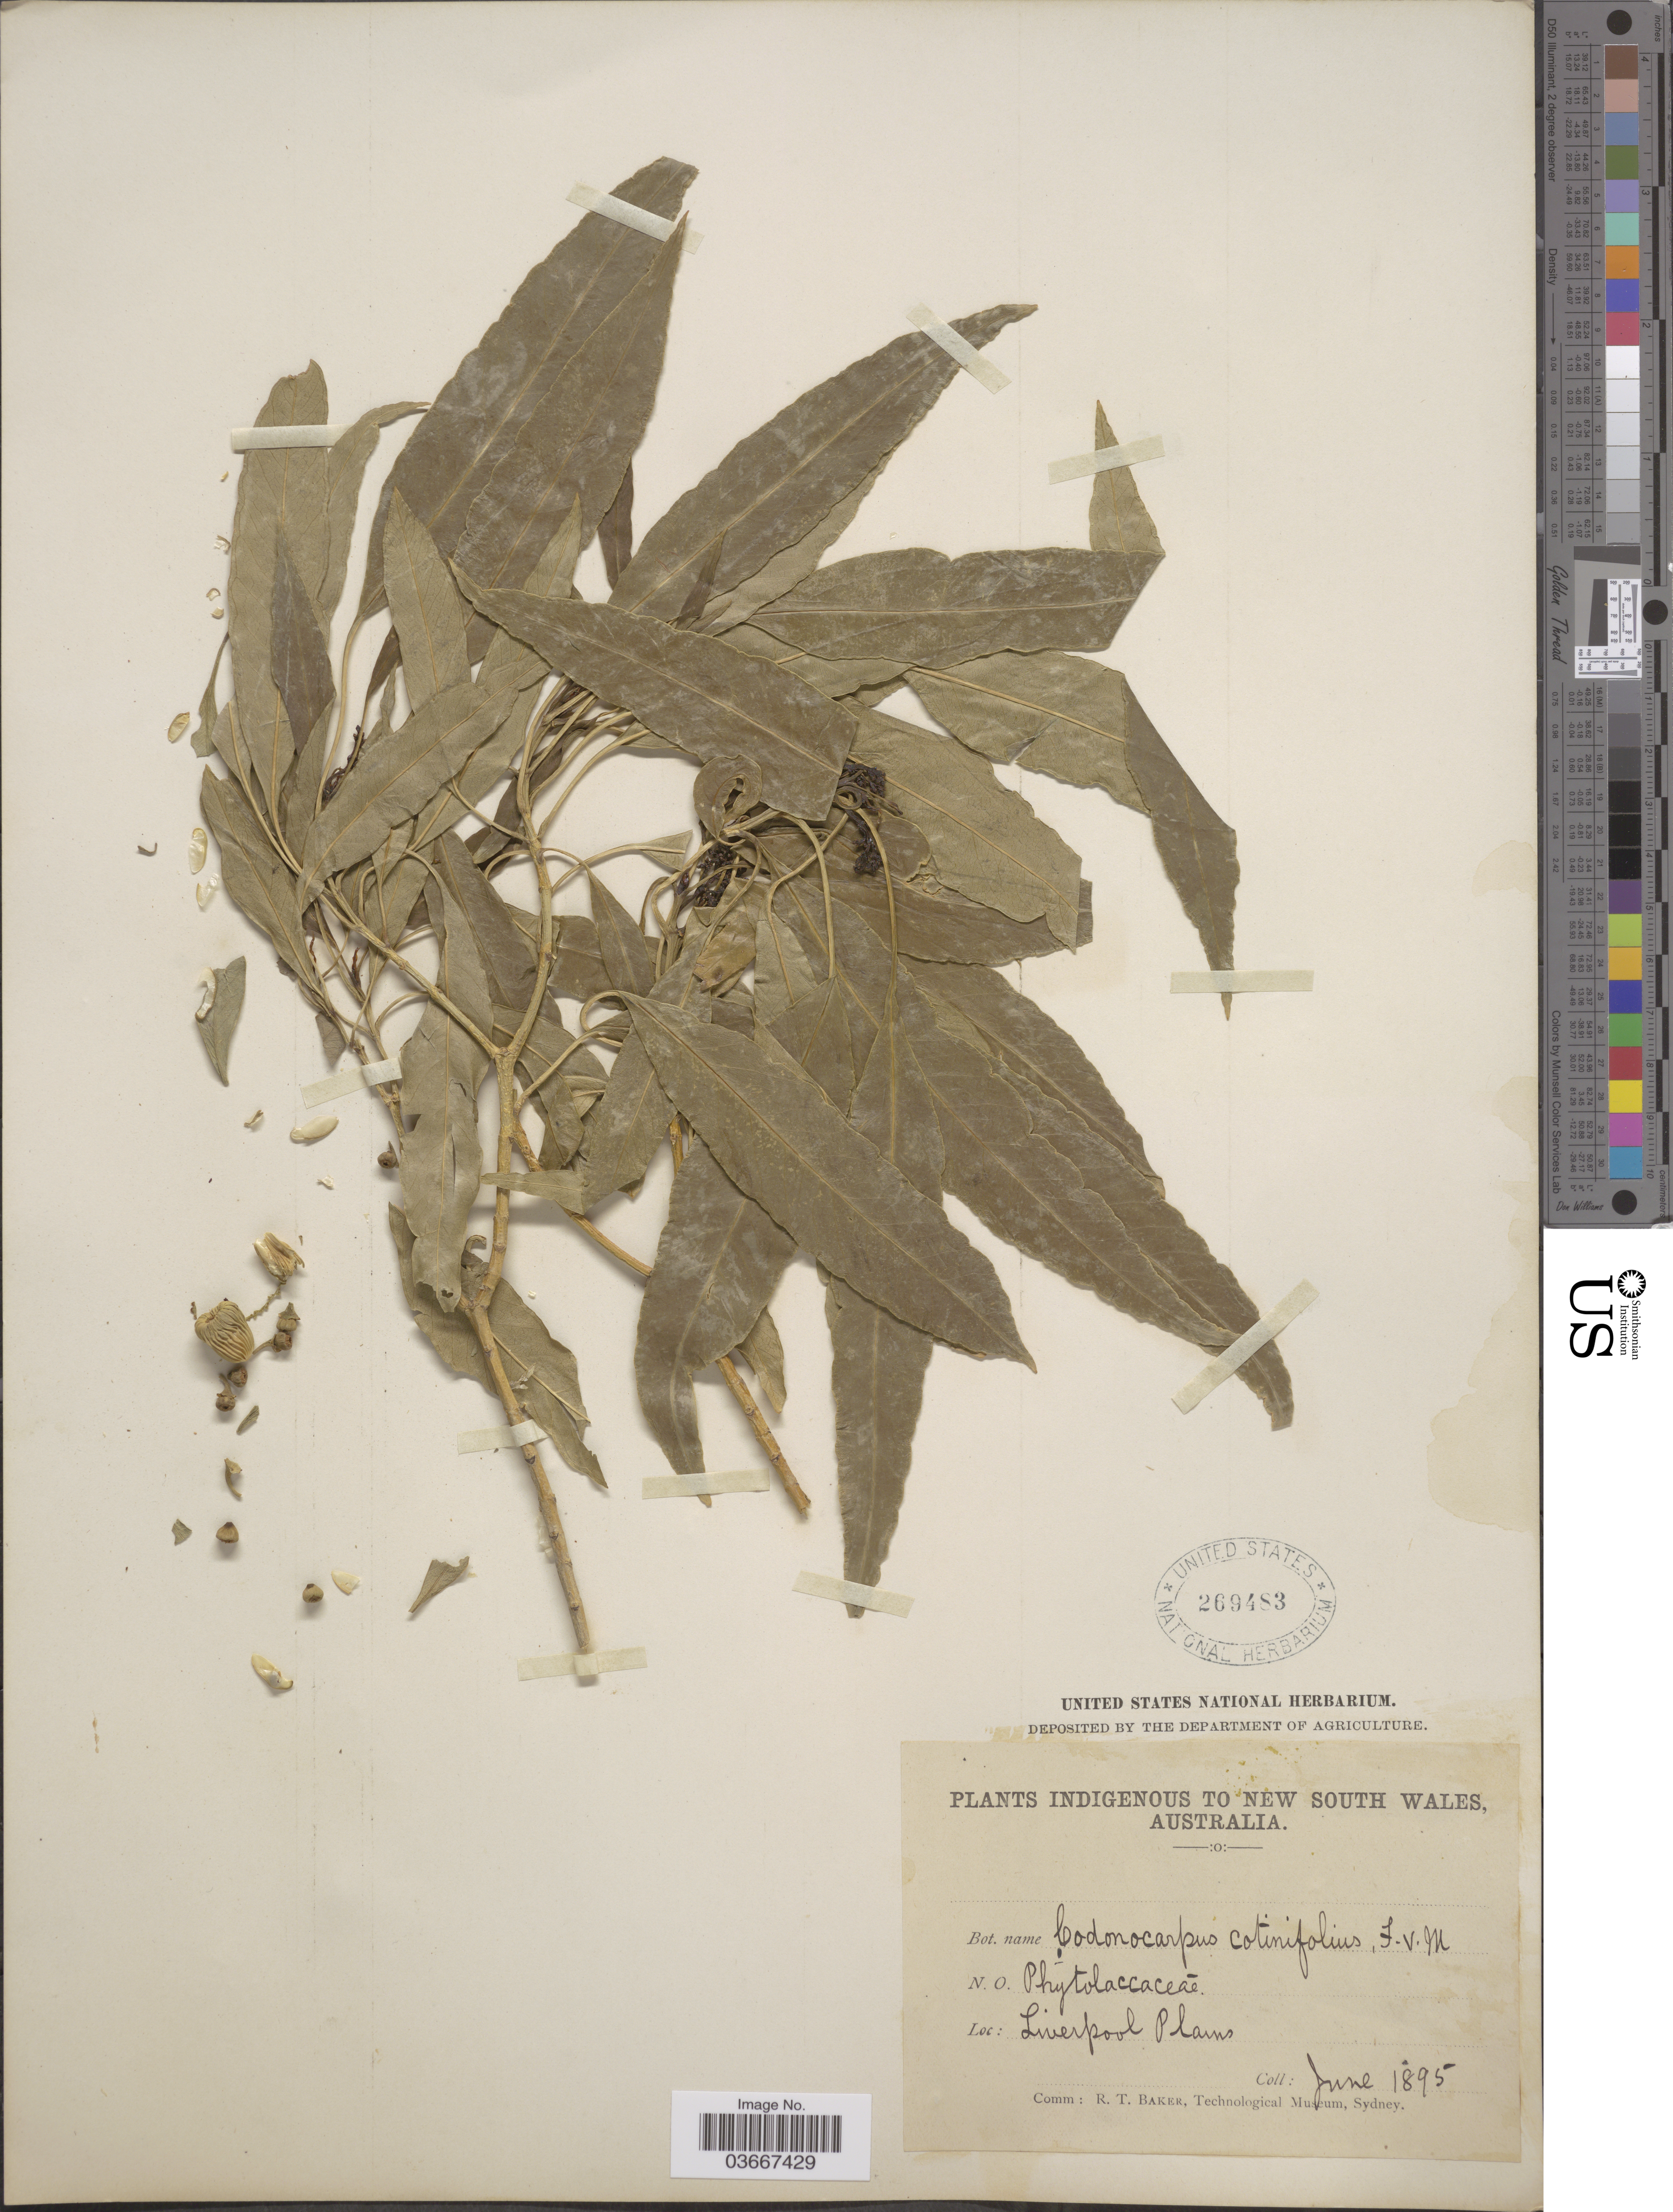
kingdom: Plantae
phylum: Tracheophyta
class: Magnoliopsida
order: Brassicales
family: Gyrostemonaceae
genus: Codonocarpus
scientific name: Codonocarpus cotinifolius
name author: (Desf.) F. Muell.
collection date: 1895-06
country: Australia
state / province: New South Wales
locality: Liverpool Plains.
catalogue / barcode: US 269483